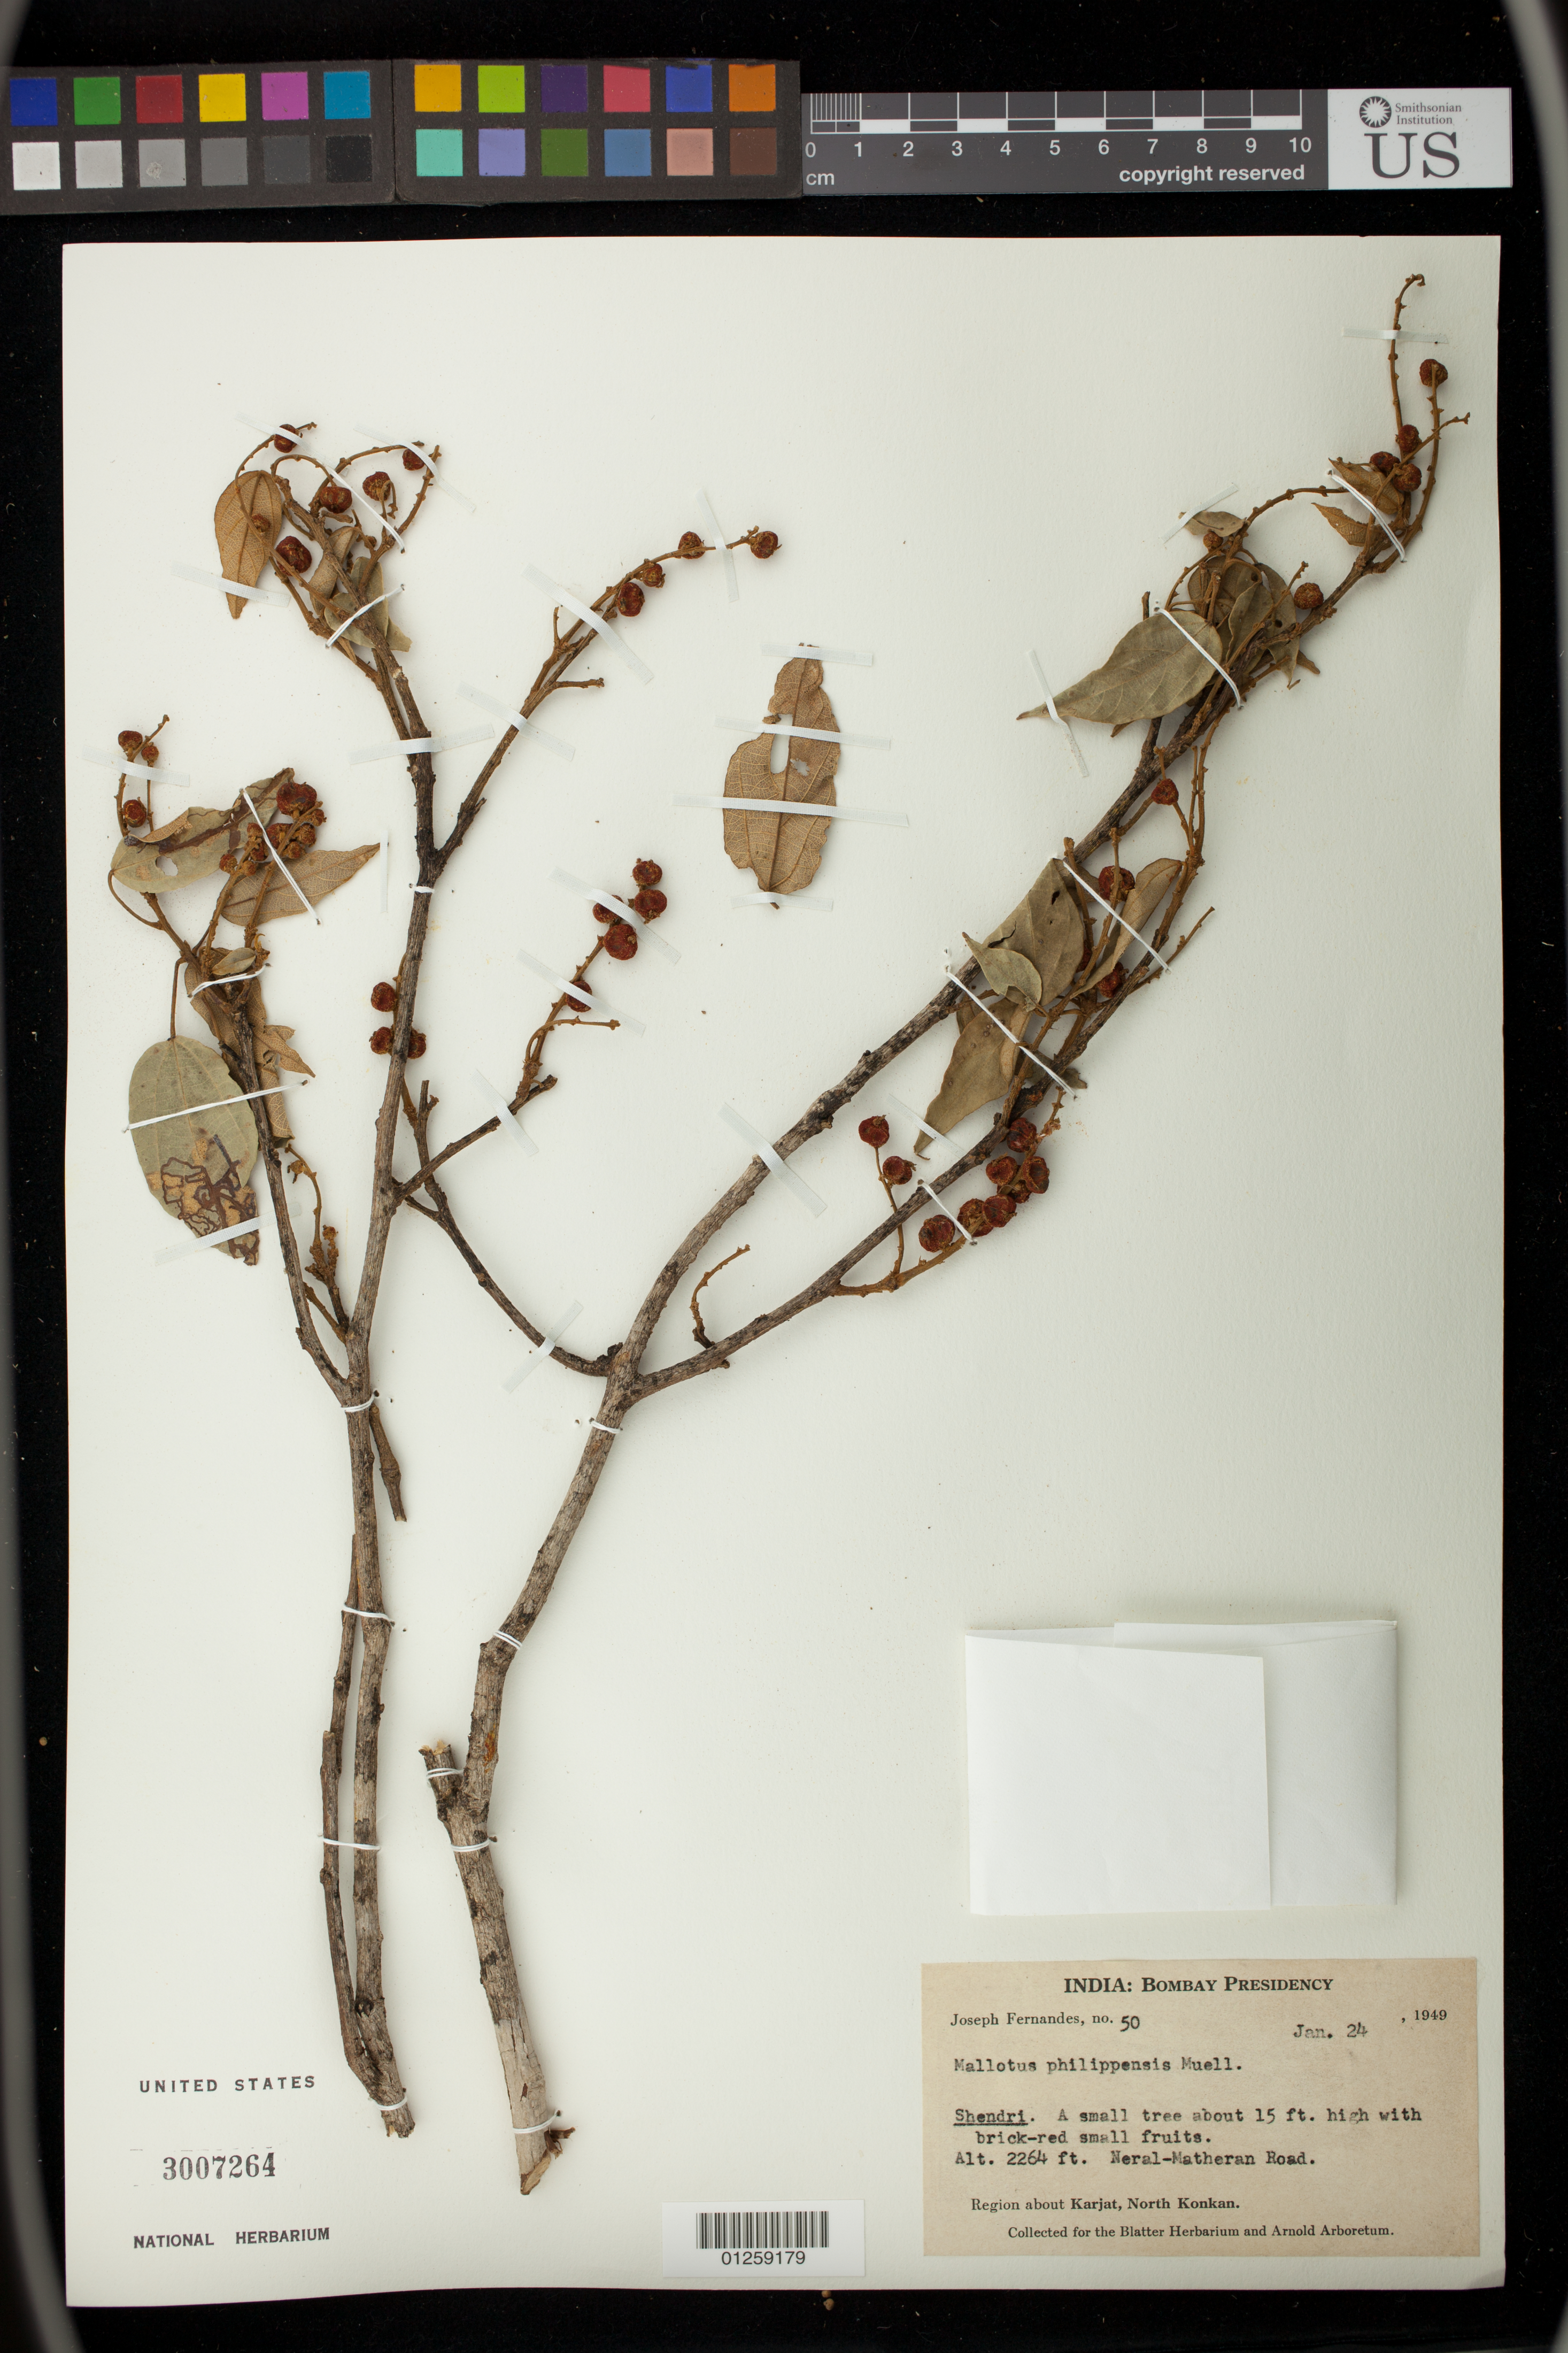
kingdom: Plantae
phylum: Tracheophyta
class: Magnoliopsida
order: Malpighiales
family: Euphorbiaceae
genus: Mallotus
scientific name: Mallotus philippensis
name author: (Lam.) Müll. Arg.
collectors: J. Fernandes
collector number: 50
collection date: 1949-01-24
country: India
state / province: Maharashtra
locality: Bombay Presidency, Region about Karjat, North Konka Neral-Matheran Road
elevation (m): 690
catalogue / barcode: US 3007264